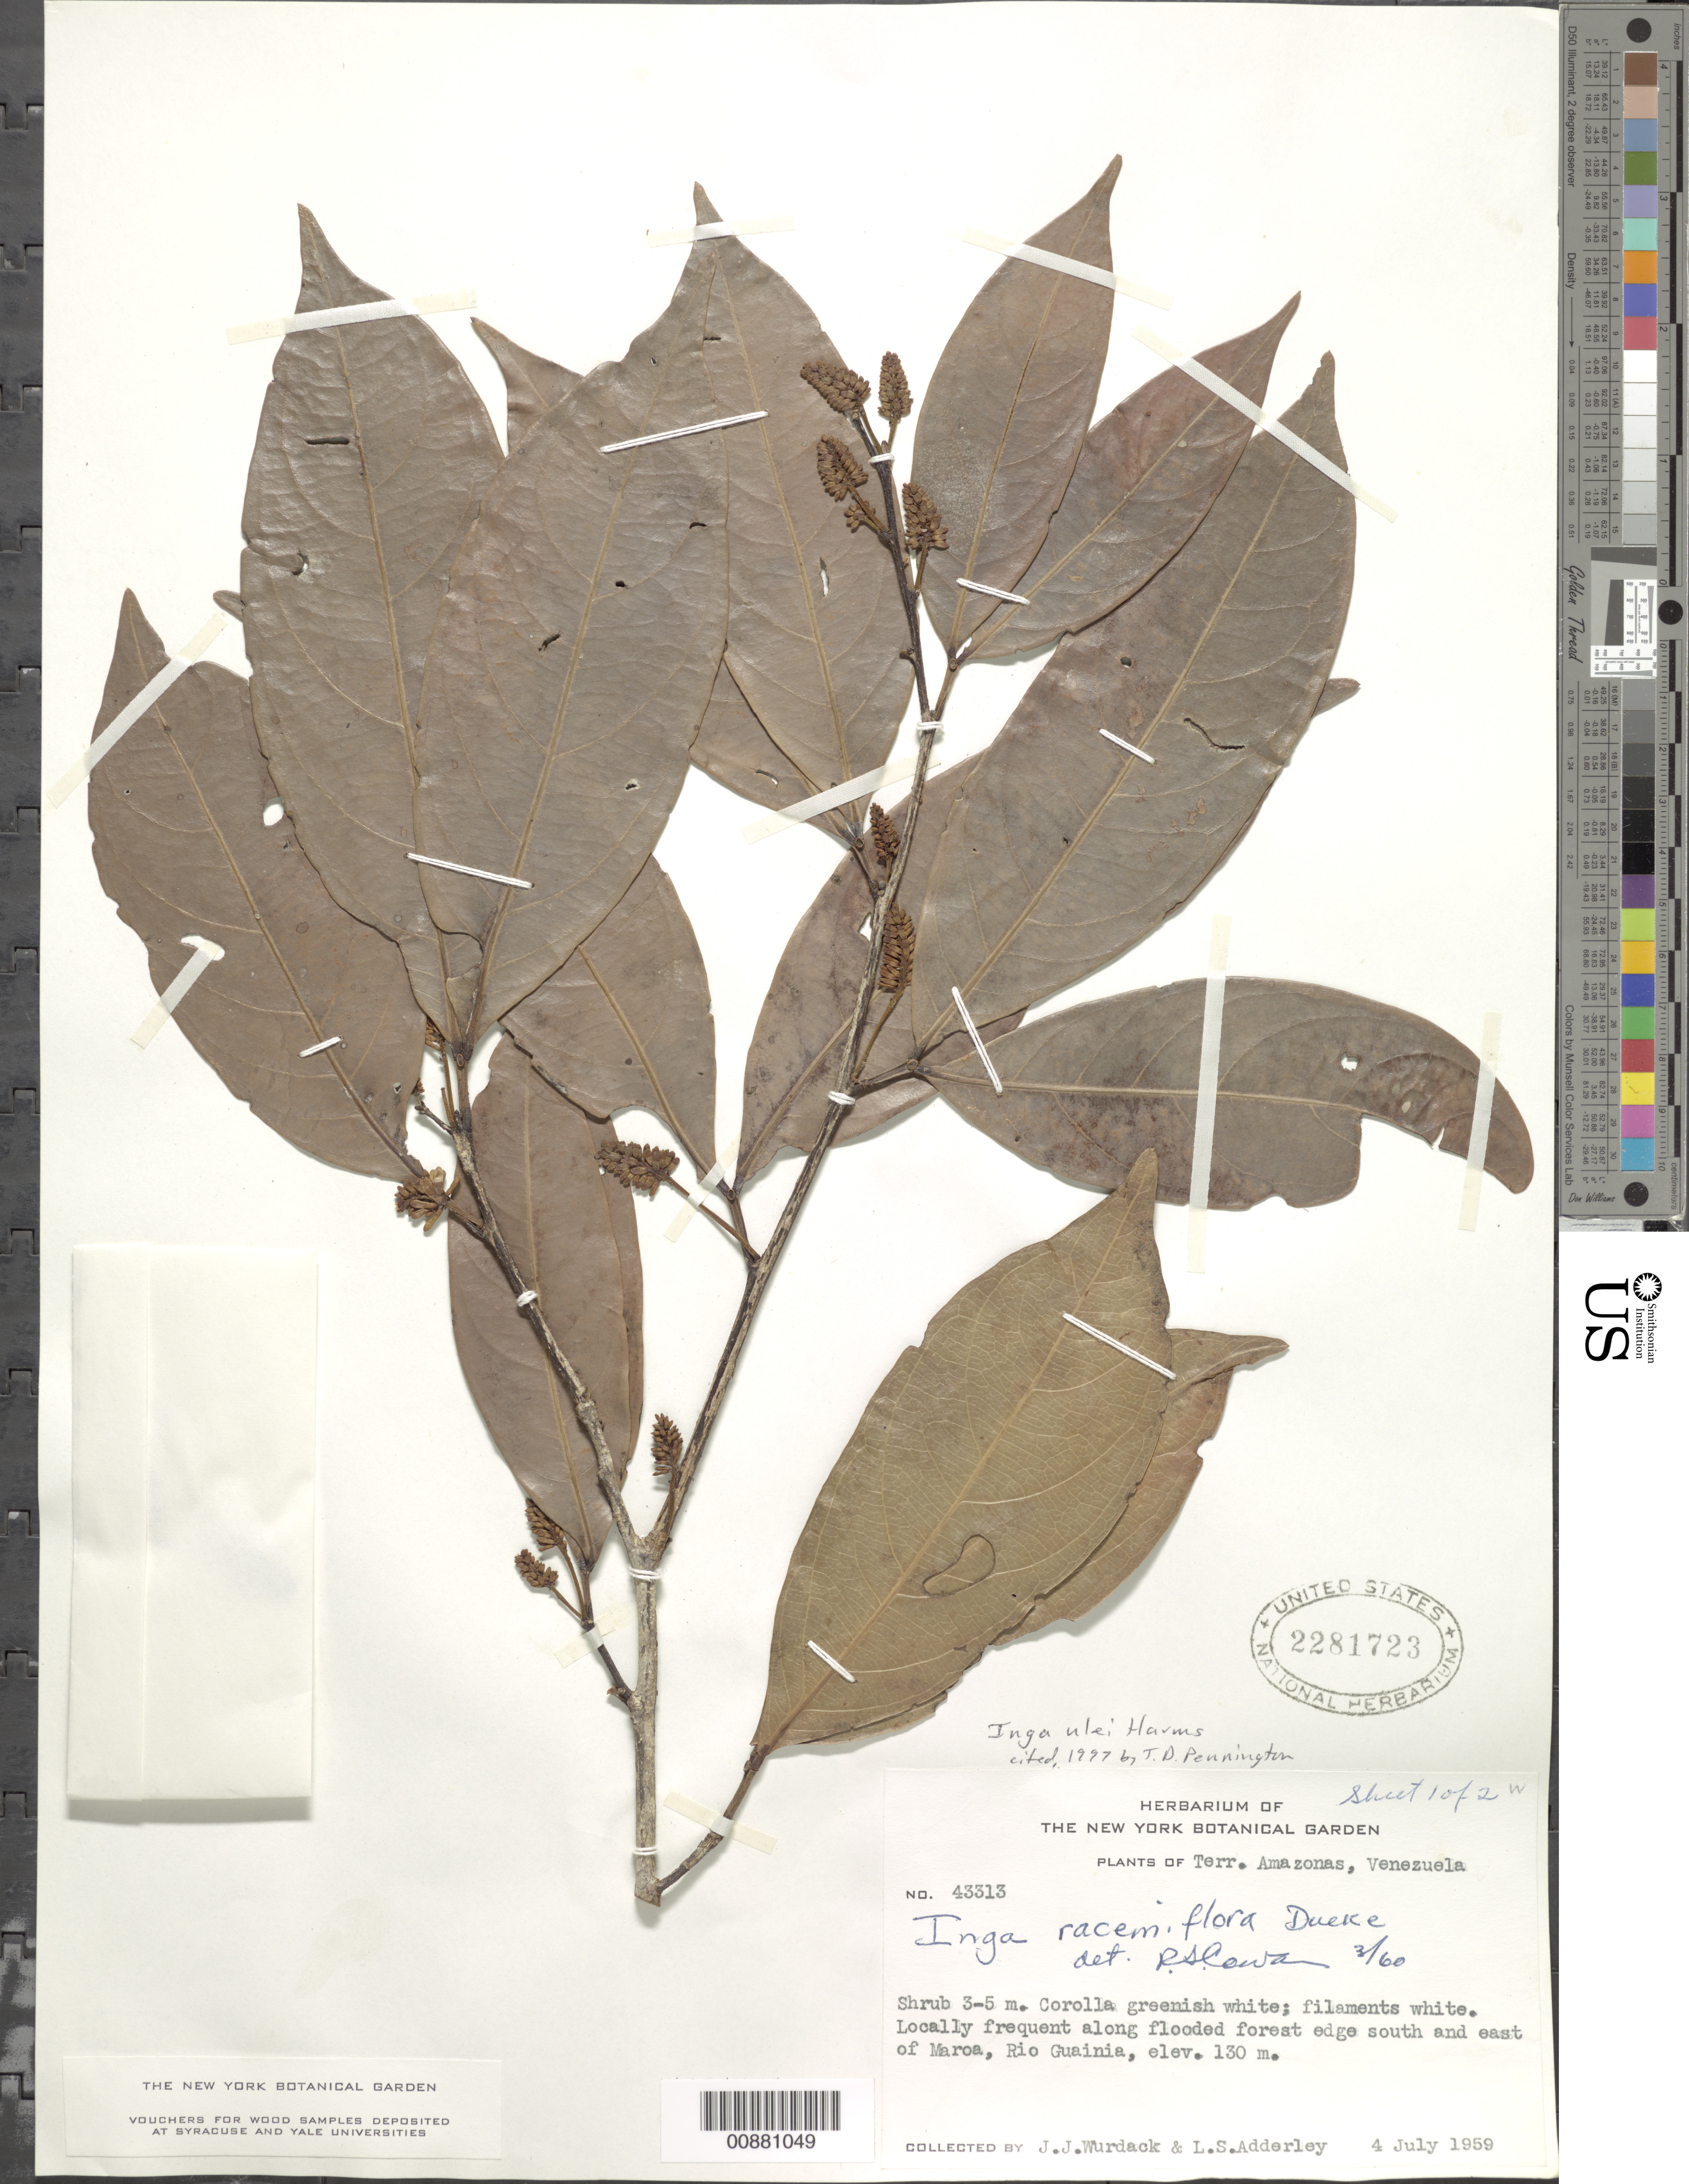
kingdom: Plantae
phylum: Tracheophyta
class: Magnoliopsida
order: Fabales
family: Fabaceae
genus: Inga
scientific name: Inga ulei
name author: Harms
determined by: Pennington, T. D., (K)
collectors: J. J. Wurdack & L. S. Adderley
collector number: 43313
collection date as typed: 4-Jul-59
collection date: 1959-07-04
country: Venezuela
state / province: Amazonas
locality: Rio Guainia, south and east of Maroa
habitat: Flooded forest edge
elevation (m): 130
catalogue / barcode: US 2281723